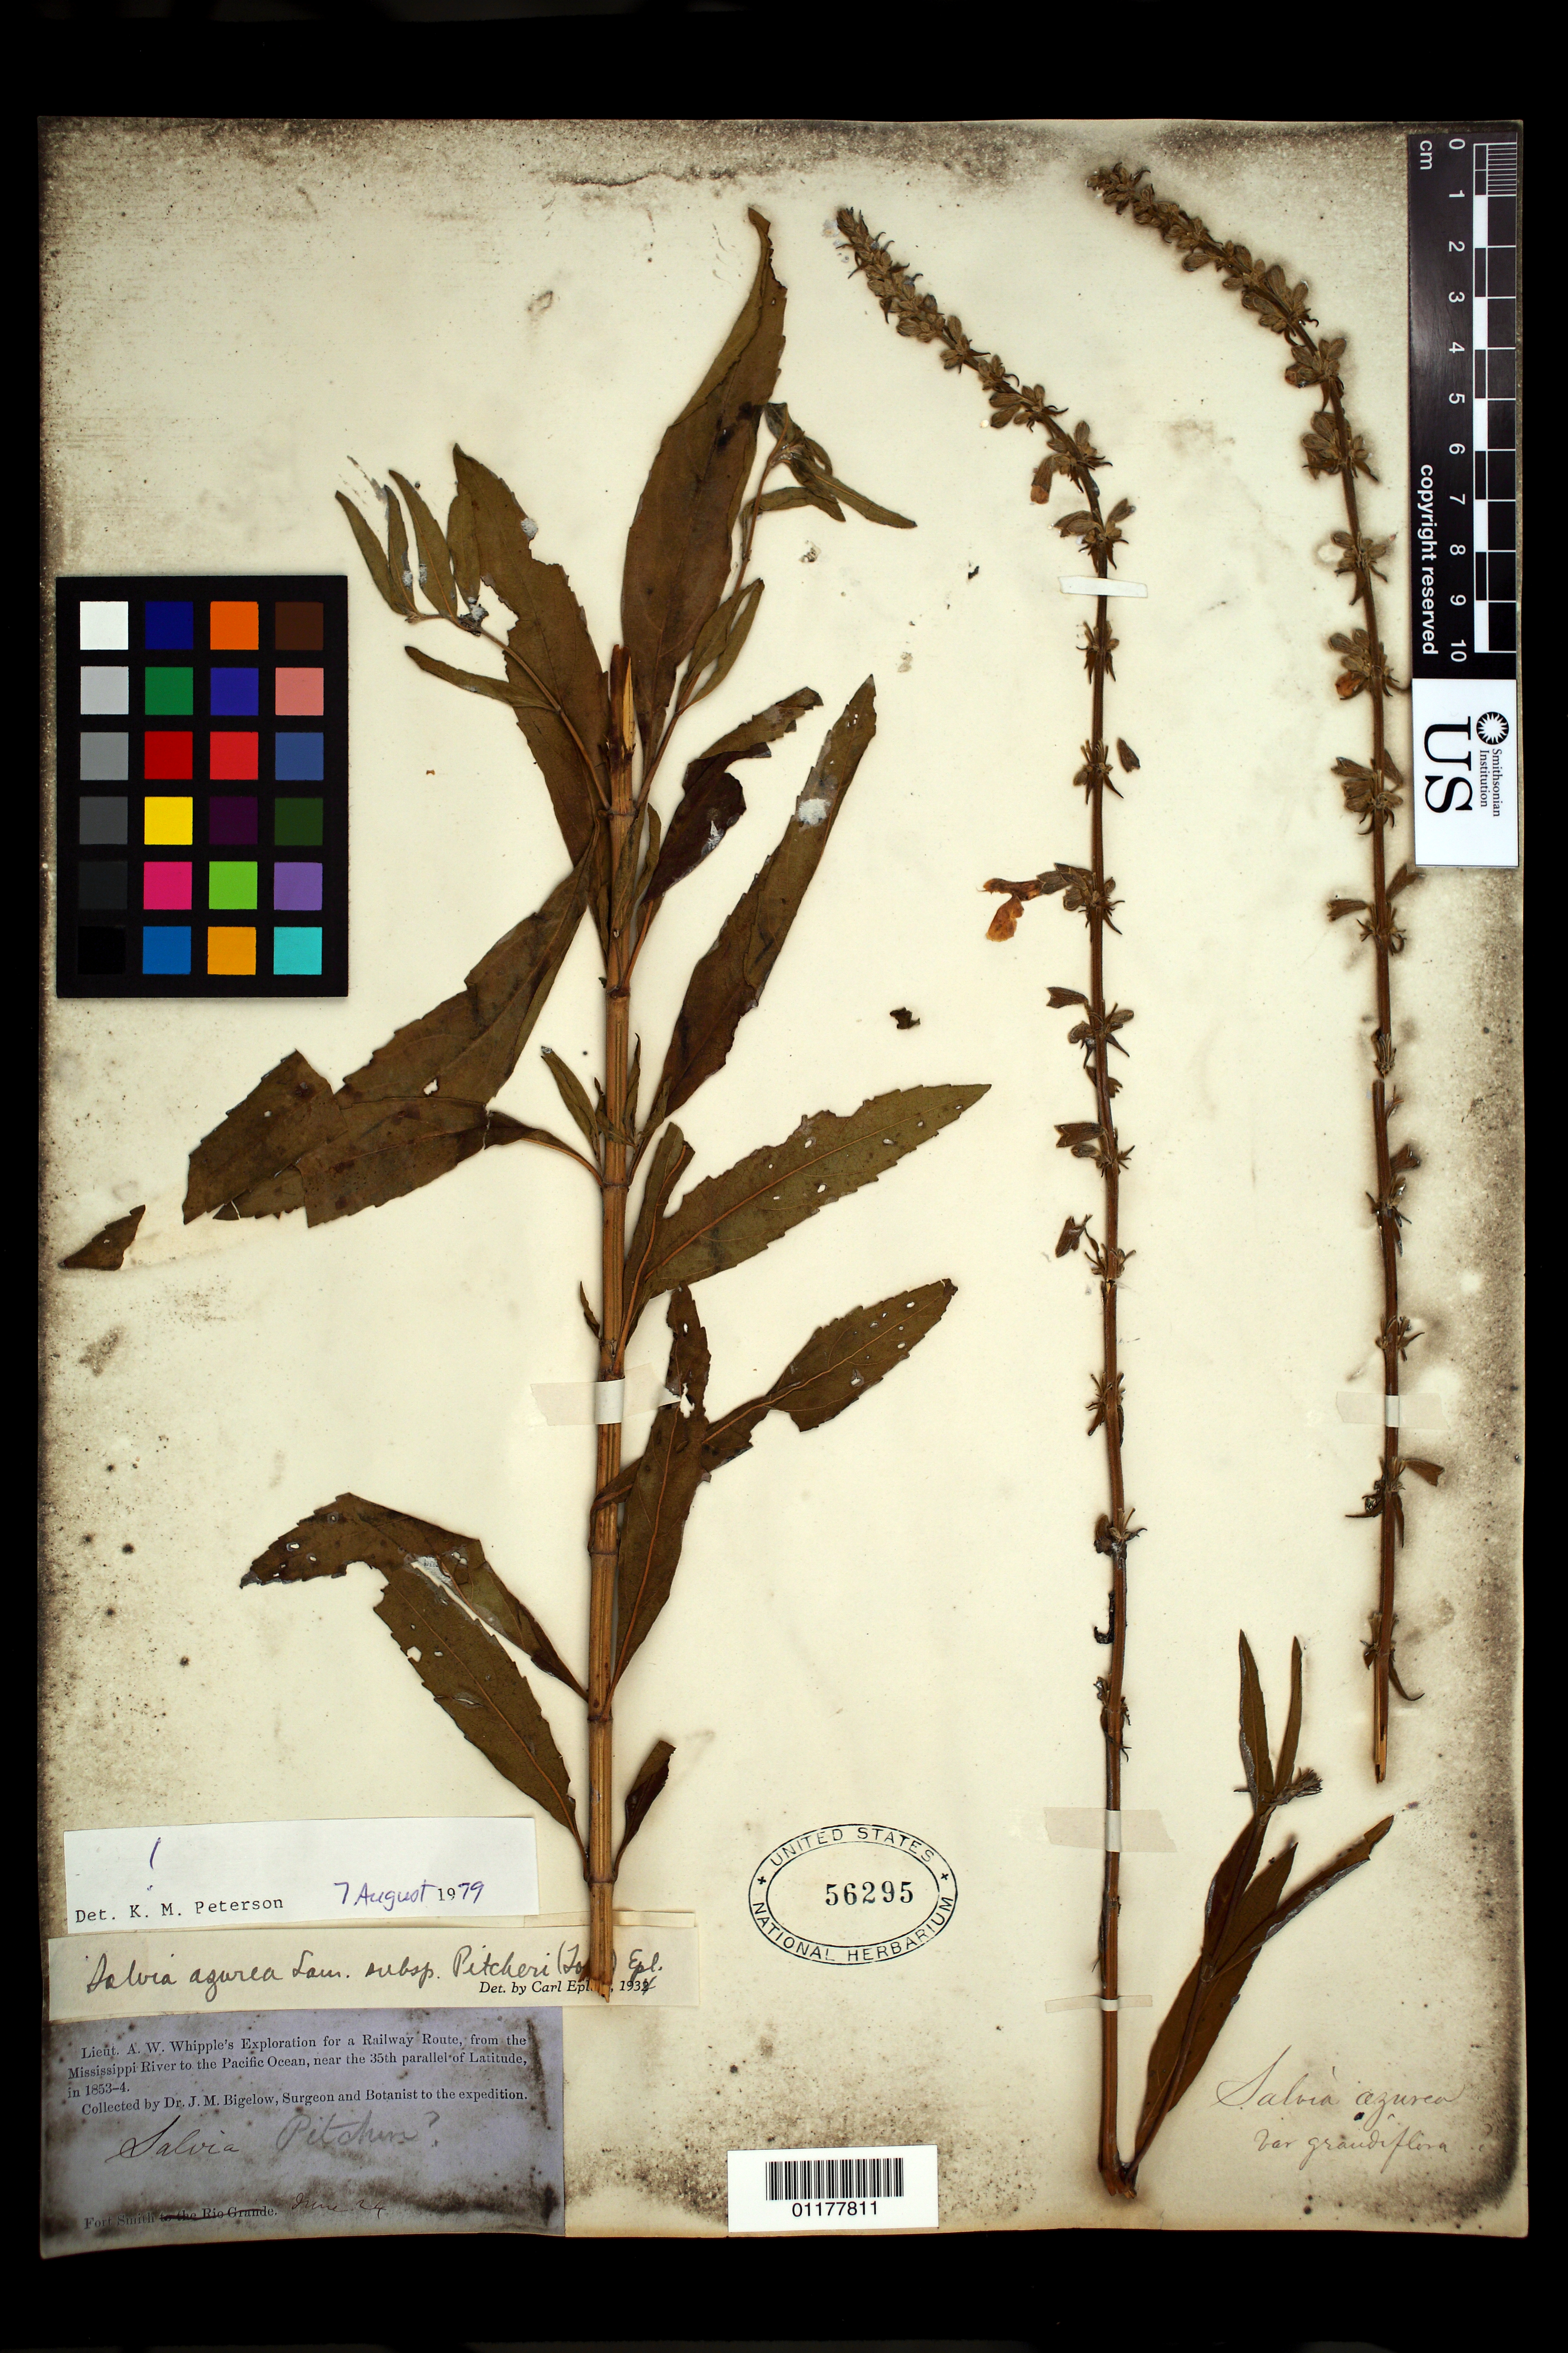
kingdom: Plantae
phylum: Tracheophyta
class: Magnoliopsida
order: Lamiales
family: Lamiaceae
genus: Salvia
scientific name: Salvia azurea subsp. pitcheri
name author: Michx. ex Lam.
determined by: Peterson, Kathy M.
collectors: L. F. Ward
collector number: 4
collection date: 1896-09-23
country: United States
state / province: Kansas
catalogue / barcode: US 132128